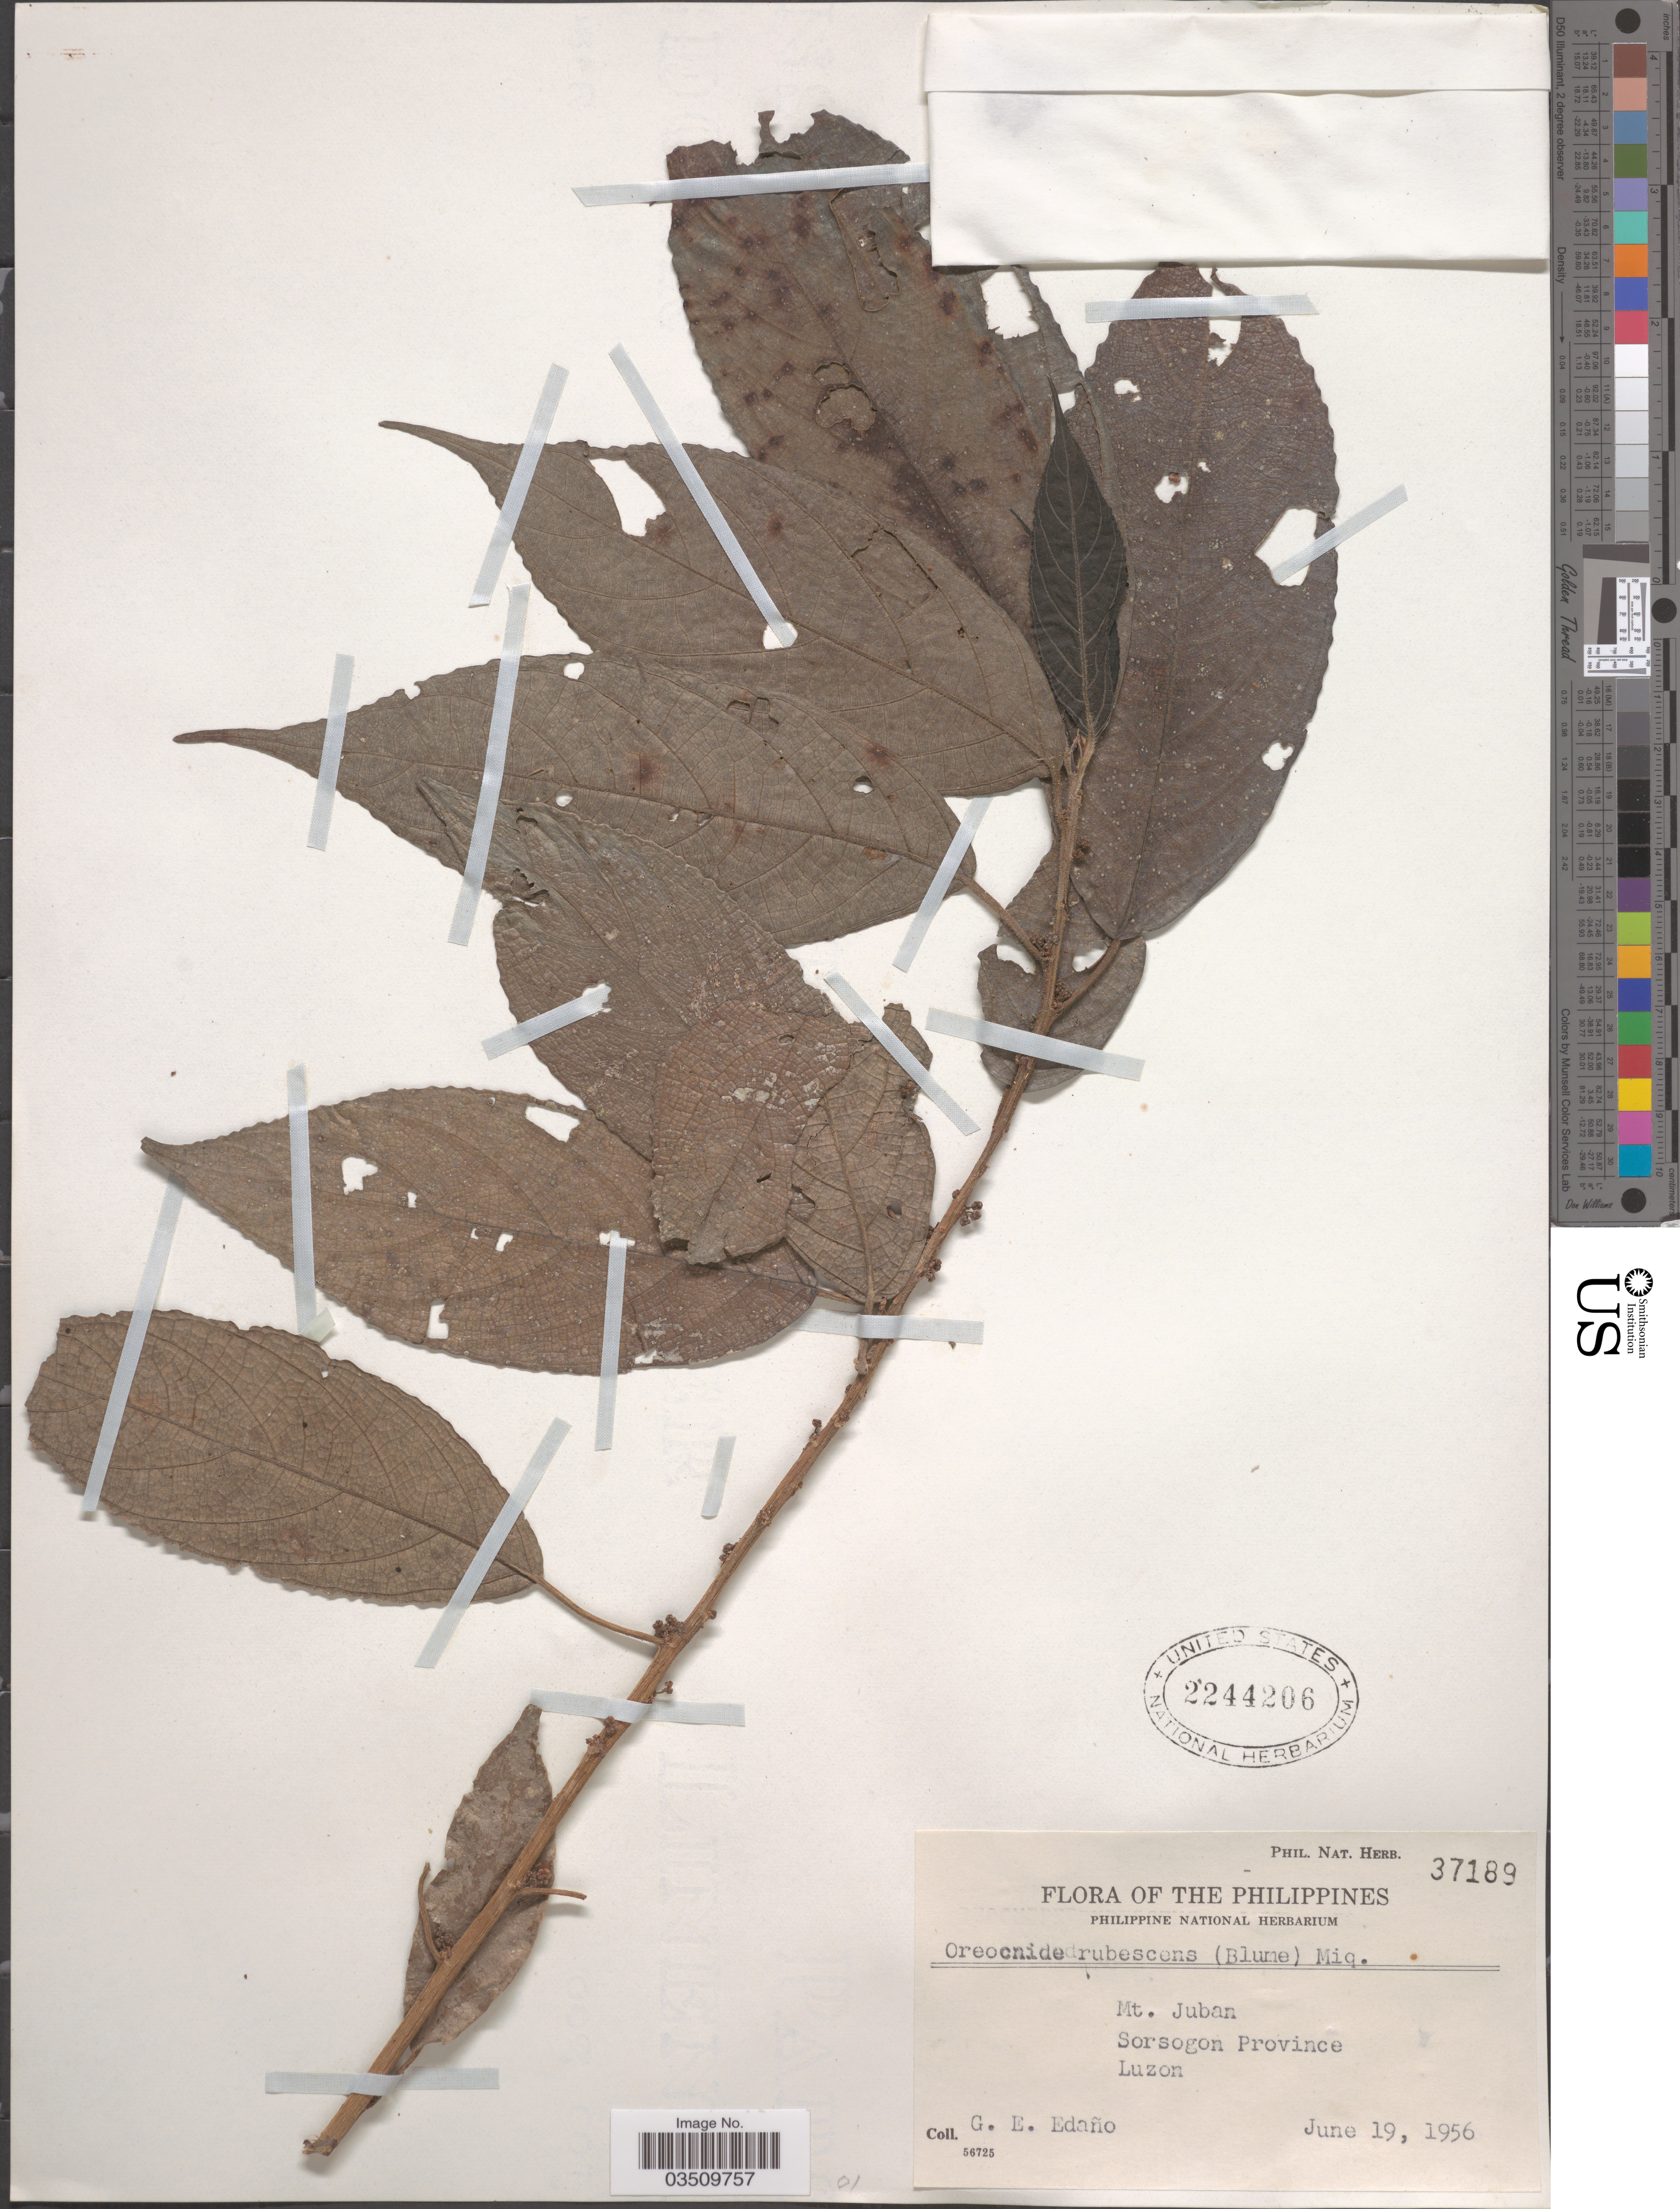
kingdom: Plantae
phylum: Tracheophyta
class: Magnoliopsida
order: Rosales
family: Urticaceae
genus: Oreocnide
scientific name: Oreocnide rubescens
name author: (Blume) Miq.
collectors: G. E. Edaño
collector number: Phil. Nat. Herb. 37189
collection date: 1956-06-19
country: Philippines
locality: Mt. Juban. Sorsogon Province. Luzon.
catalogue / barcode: US 2244206